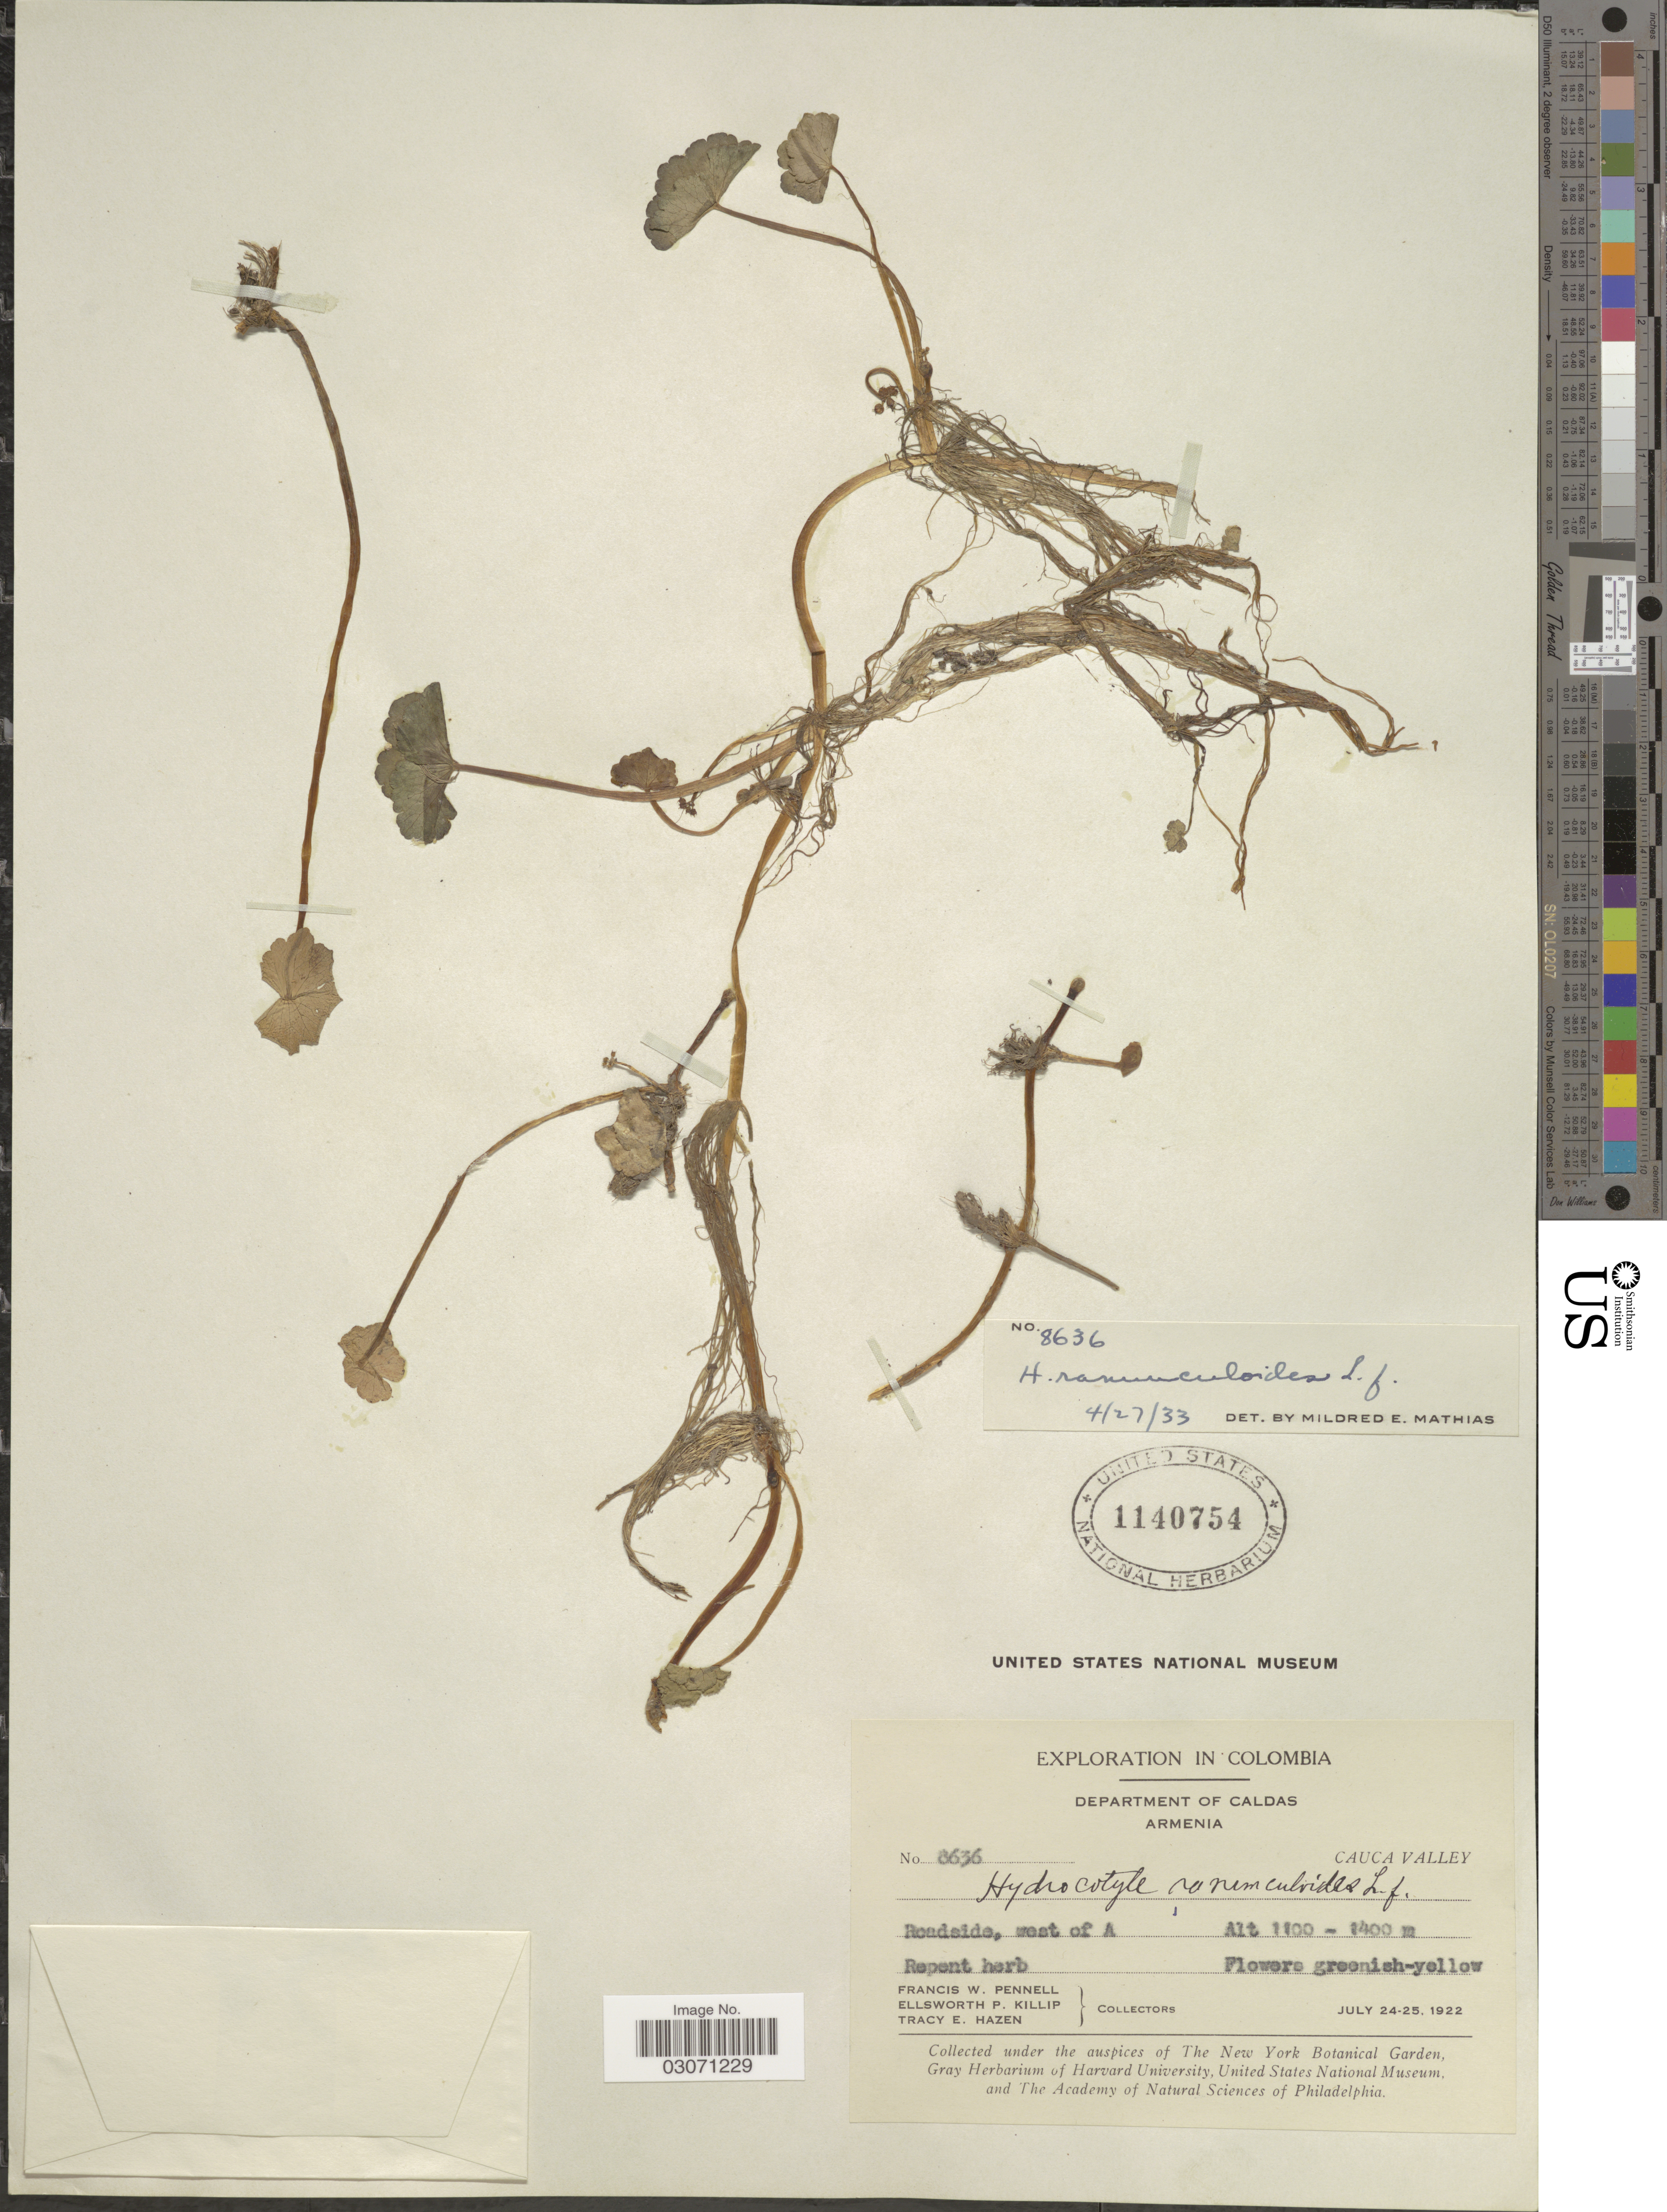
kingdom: Plantae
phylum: Tracheophyta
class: Magnoliopsida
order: Apiales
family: Araliaceae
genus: Hydrocotyle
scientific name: Hydrocotyle ranunculoides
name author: L. f.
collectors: F. W. Pennell, E. P. Killip & T. E. Hazen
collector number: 8636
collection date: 1922-07-24/1922-07-25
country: Colombia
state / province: Caldas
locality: Department of Caldas, Armenia. Cauca Valley. Roadside, west of A.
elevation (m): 1100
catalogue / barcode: US 1140754